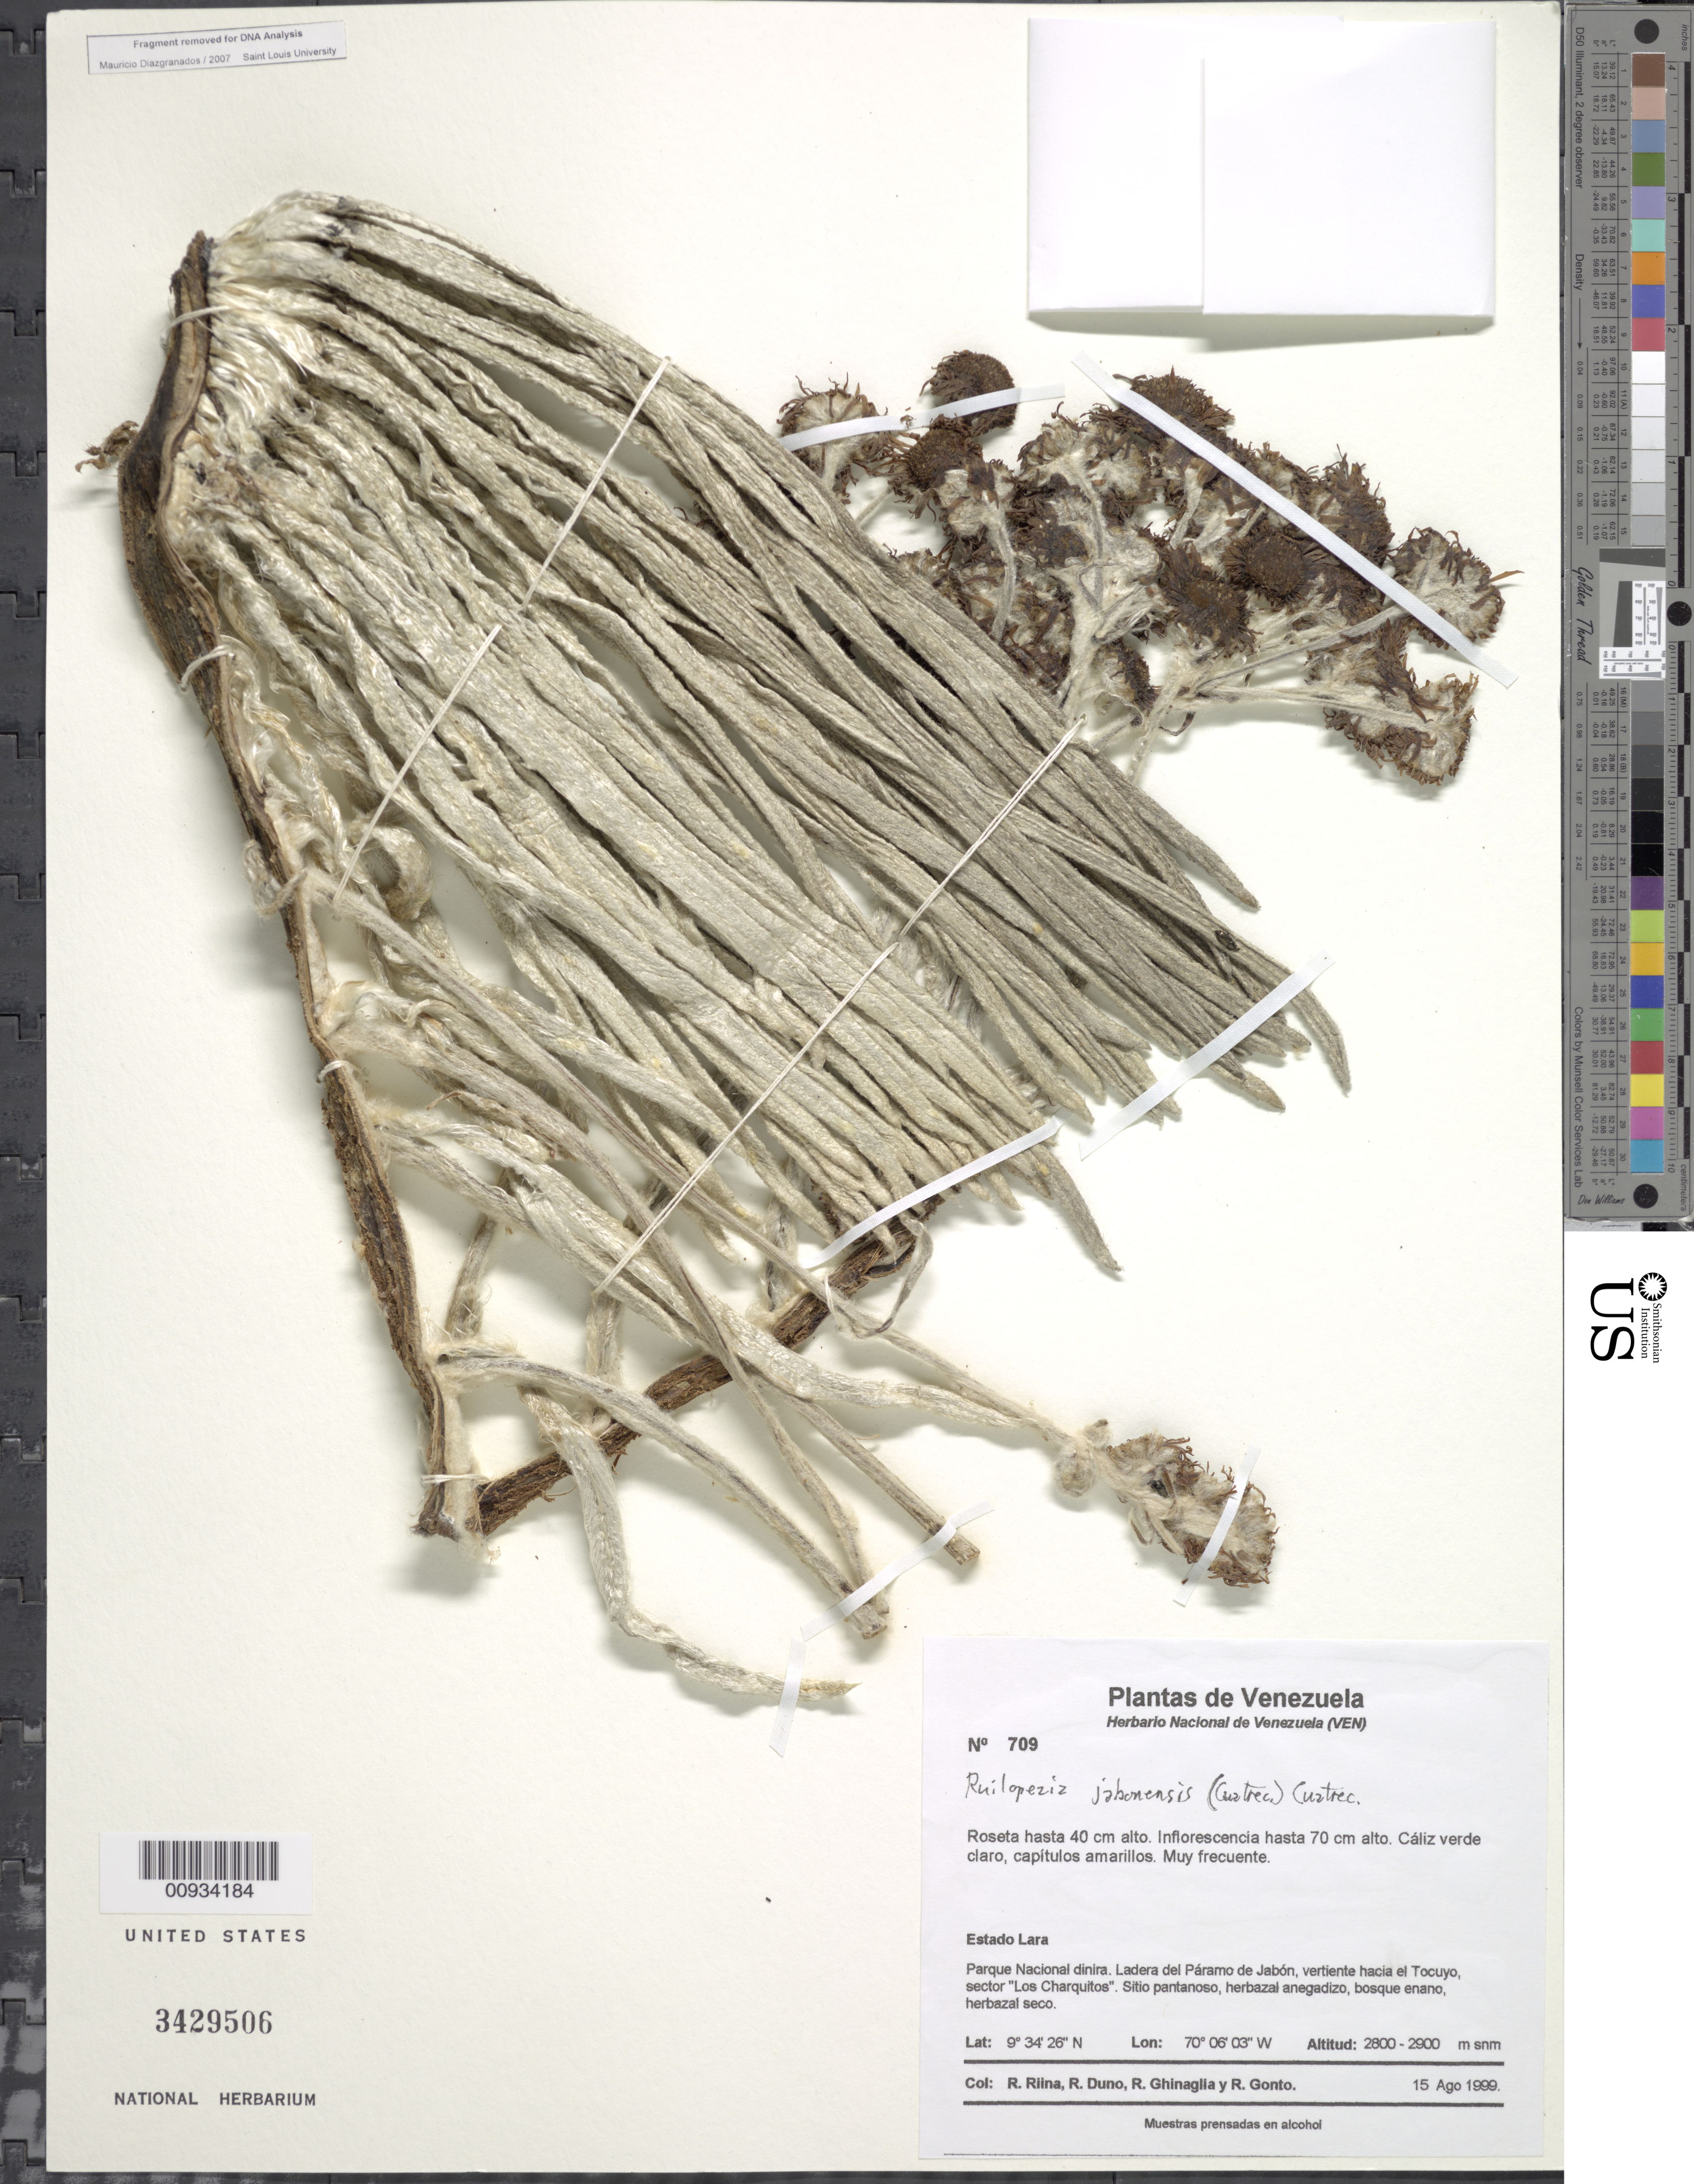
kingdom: Plantae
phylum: Tracheophyta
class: Magnoliopsida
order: Asterales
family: Asteraceae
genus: Ruilopezia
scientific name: Ruilopezia jabonensis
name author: (Cuatrec.) Cuatrec.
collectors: R. Riina, R. Duno de Stefano, R. Ghinaglia & R. Gonto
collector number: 709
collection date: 1999-08-15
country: Venezuela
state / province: Lara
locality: Parque nacional Dinira. Ladera del Páramo de Jabón, vertiente hacia el Tocuyo, sector "Los Charquitos".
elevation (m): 2800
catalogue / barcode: US 3429506